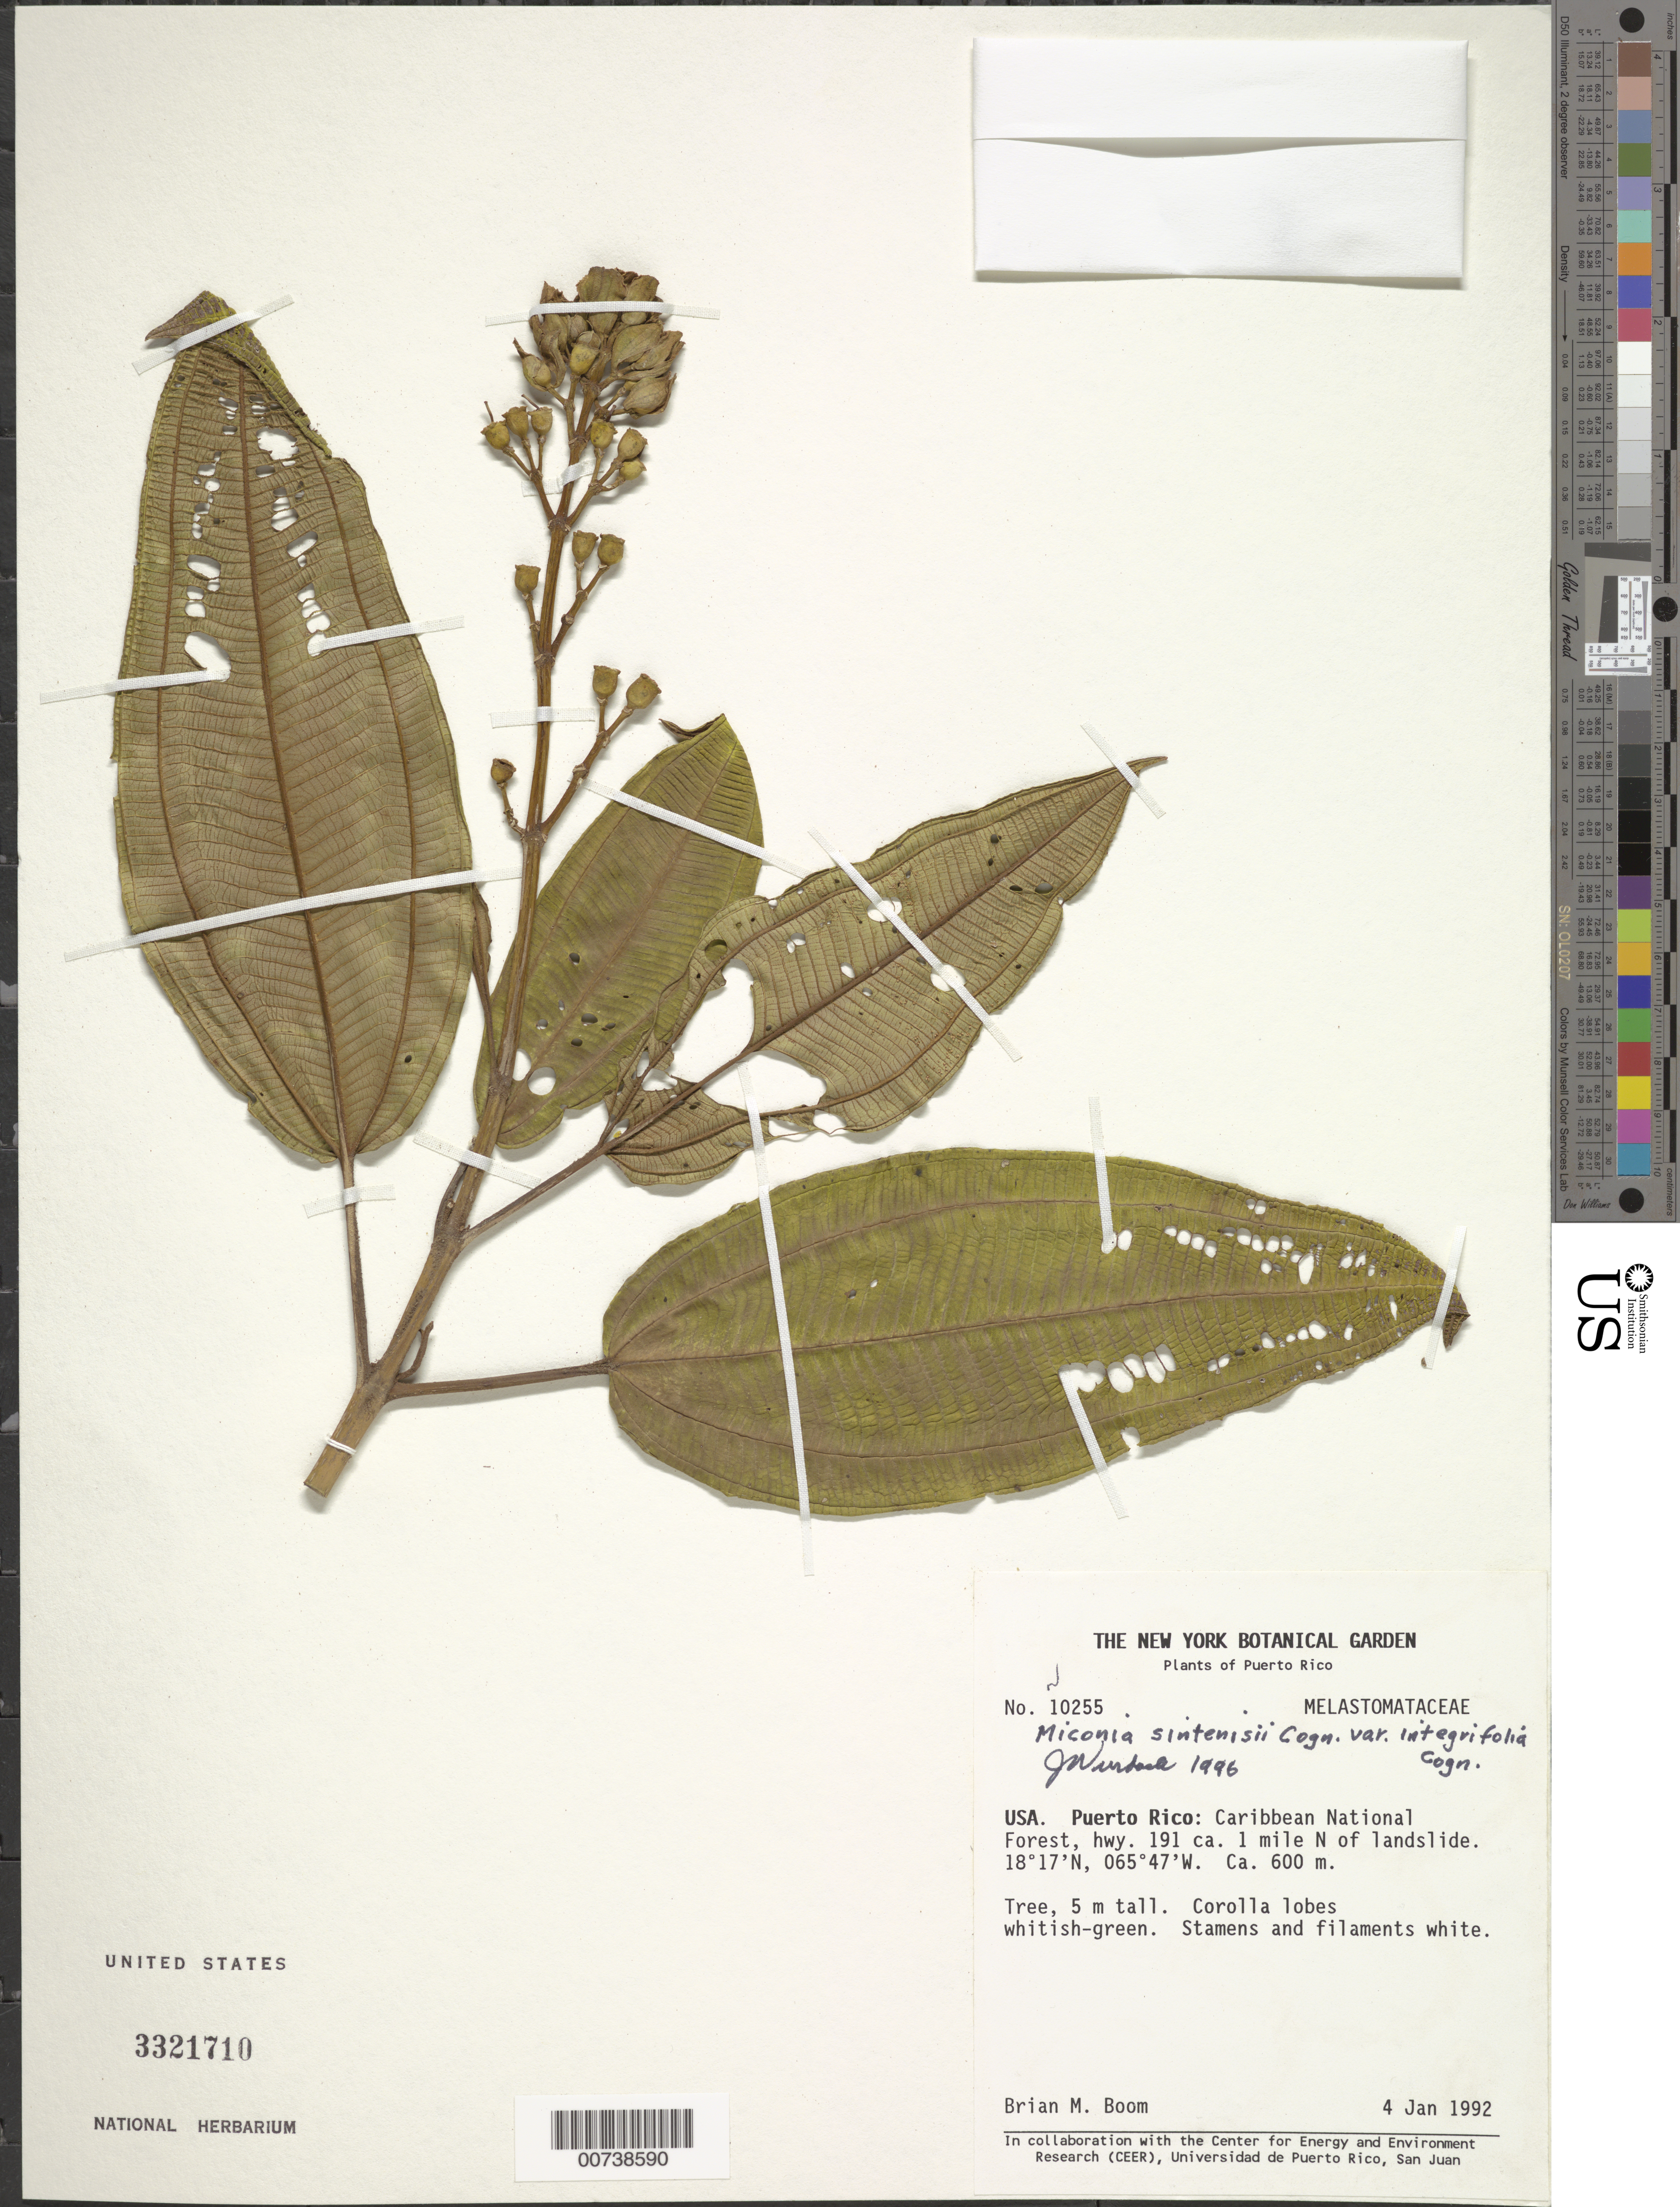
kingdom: Plantae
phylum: Tracheophyta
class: Magnoliopsida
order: Myrtales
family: Melastomataceae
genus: Miconia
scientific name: Miconia sintenisii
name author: Cogn.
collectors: B. M. Boom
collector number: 10255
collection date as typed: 04 Jan 1992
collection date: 1992-01-04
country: Puerto Rico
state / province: Naguabo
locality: Caribbean National Forest, hwy 191 ca. 1 mile N of landslide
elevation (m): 600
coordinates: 18.28333333, -65.78333333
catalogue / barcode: US 3321710